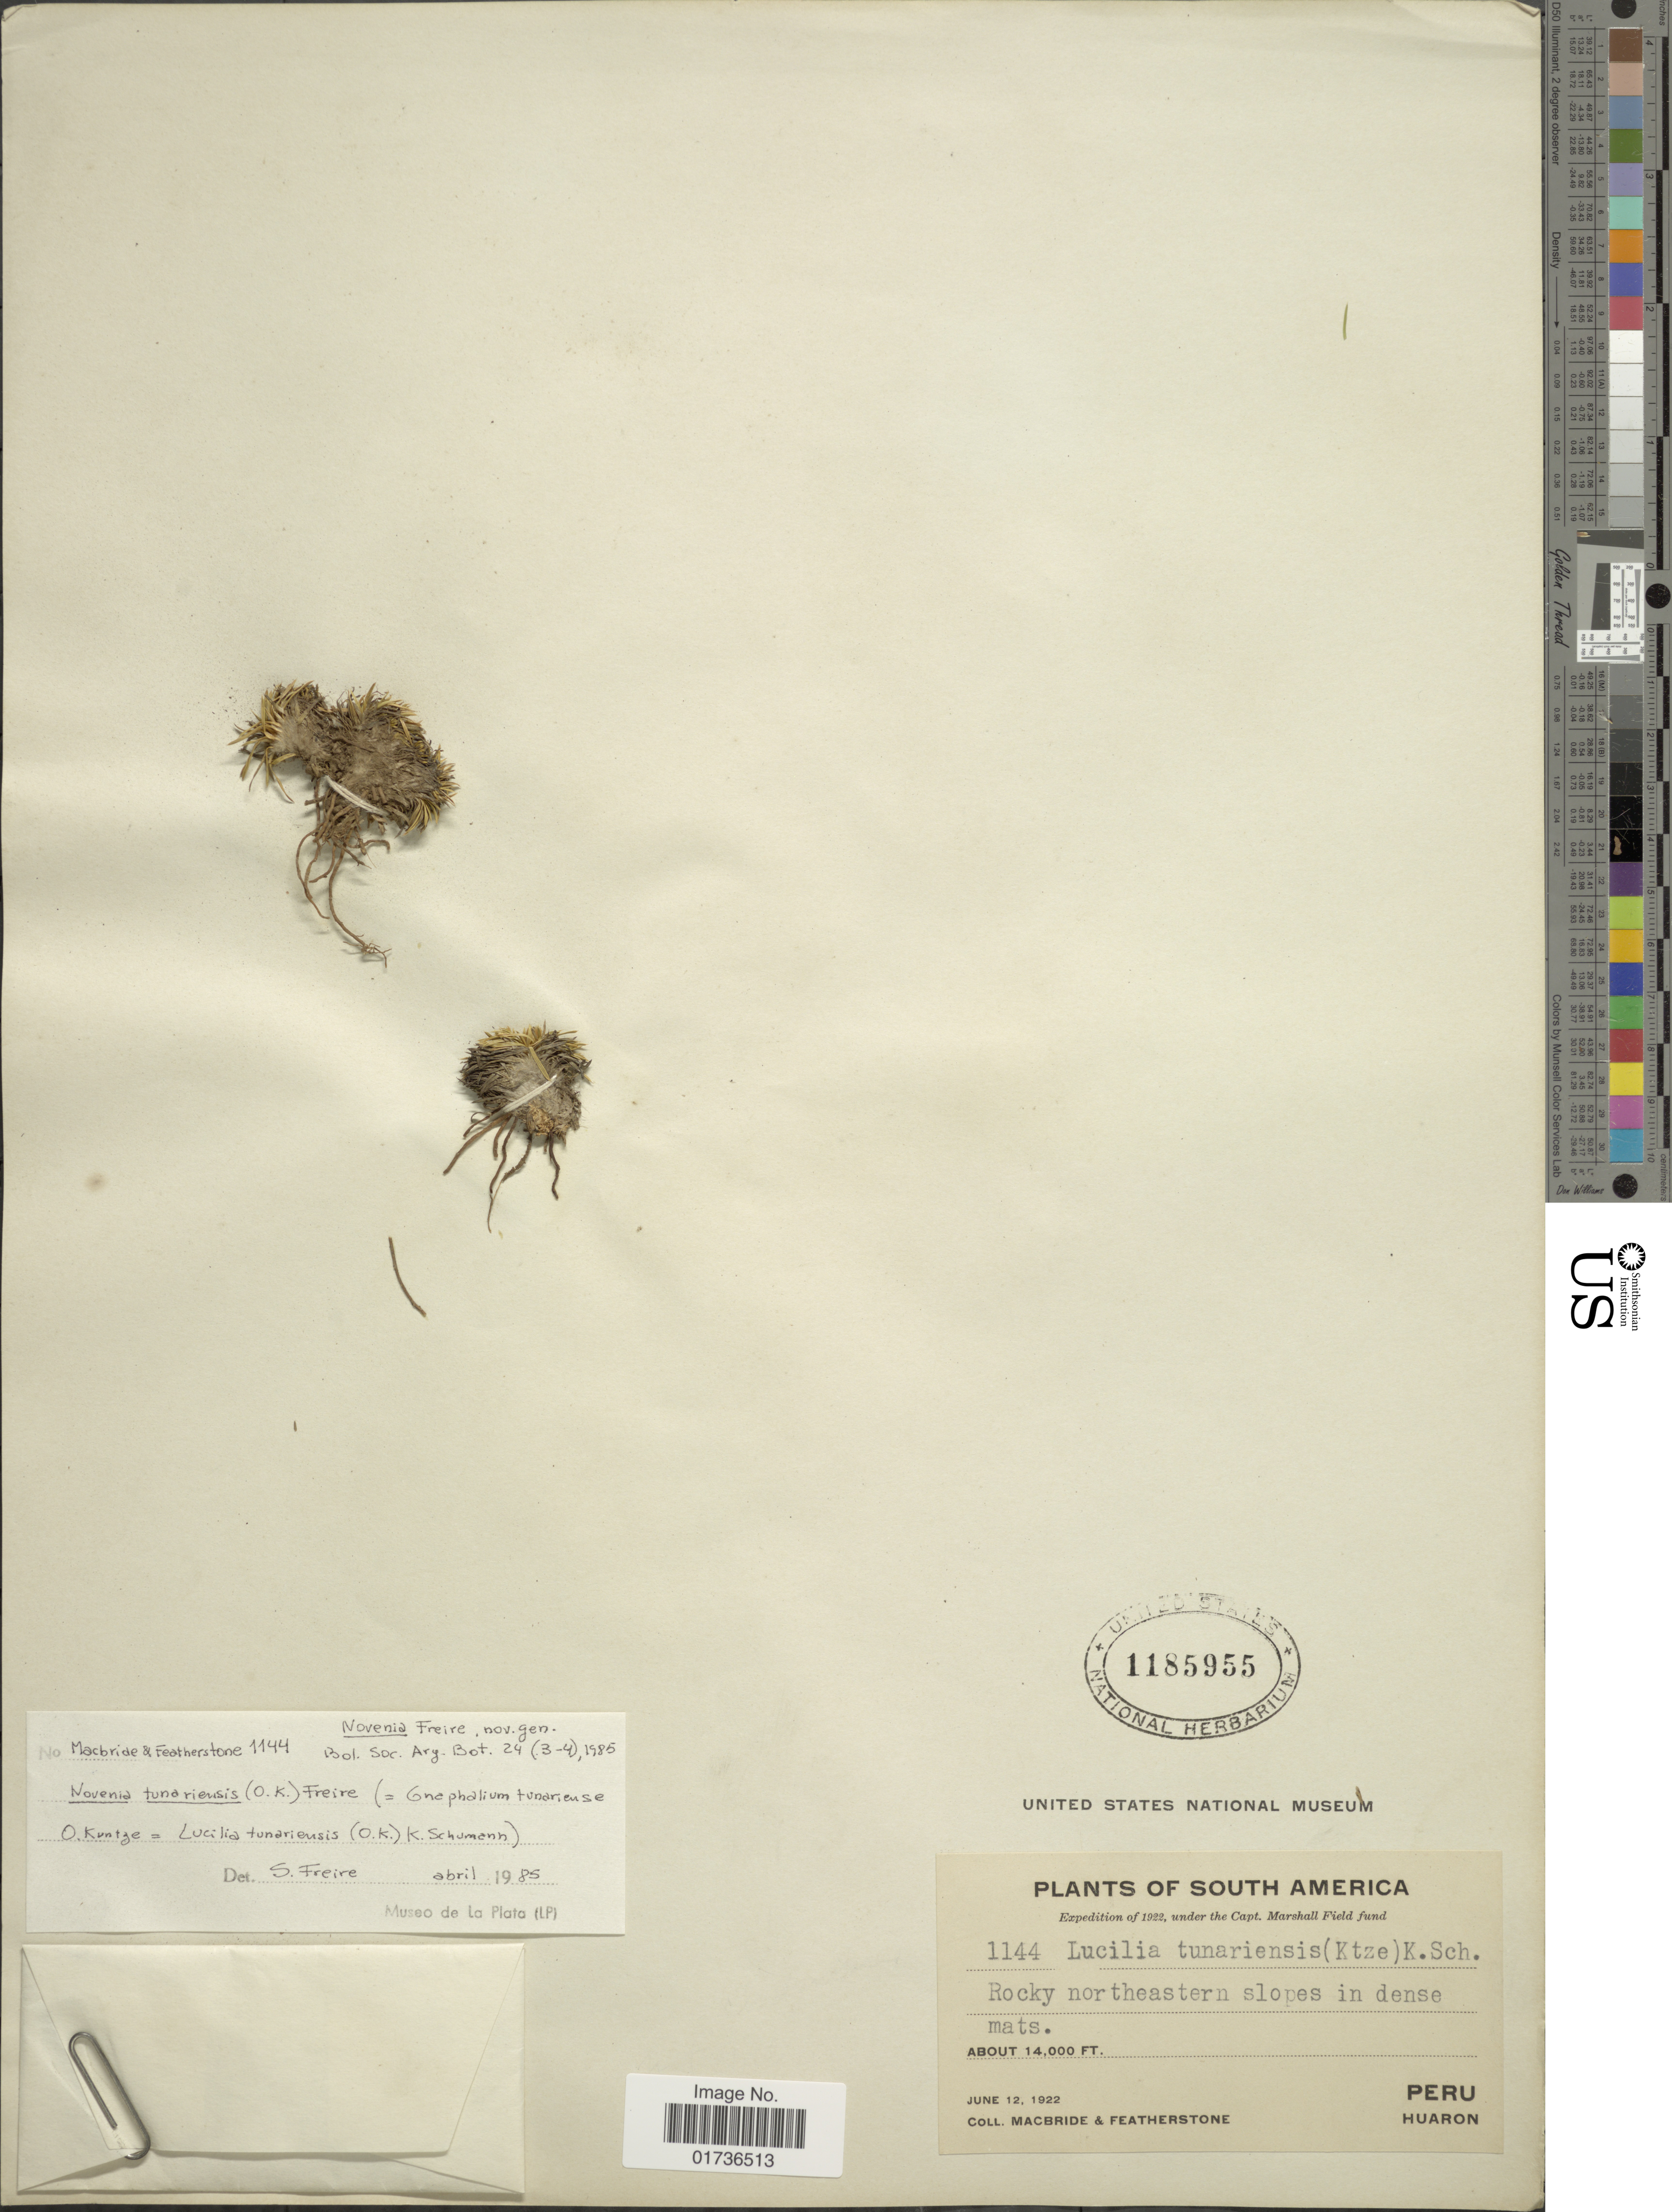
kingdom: Plantae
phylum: Tracheophyta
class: Magnoliopsida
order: Asterales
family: Asteraceae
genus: Novenia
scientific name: Novenia acaulis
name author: (Benth. & Hook. f. ex B.D. Jacks.) S.E. Freire & F.H. Hellw.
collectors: Macbride, -- & -. Featherstone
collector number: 1144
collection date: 1922-06-12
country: Peru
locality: Rocky notheastern slopes in dense mats, Huaron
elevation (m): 4267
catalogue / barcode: US 1185955